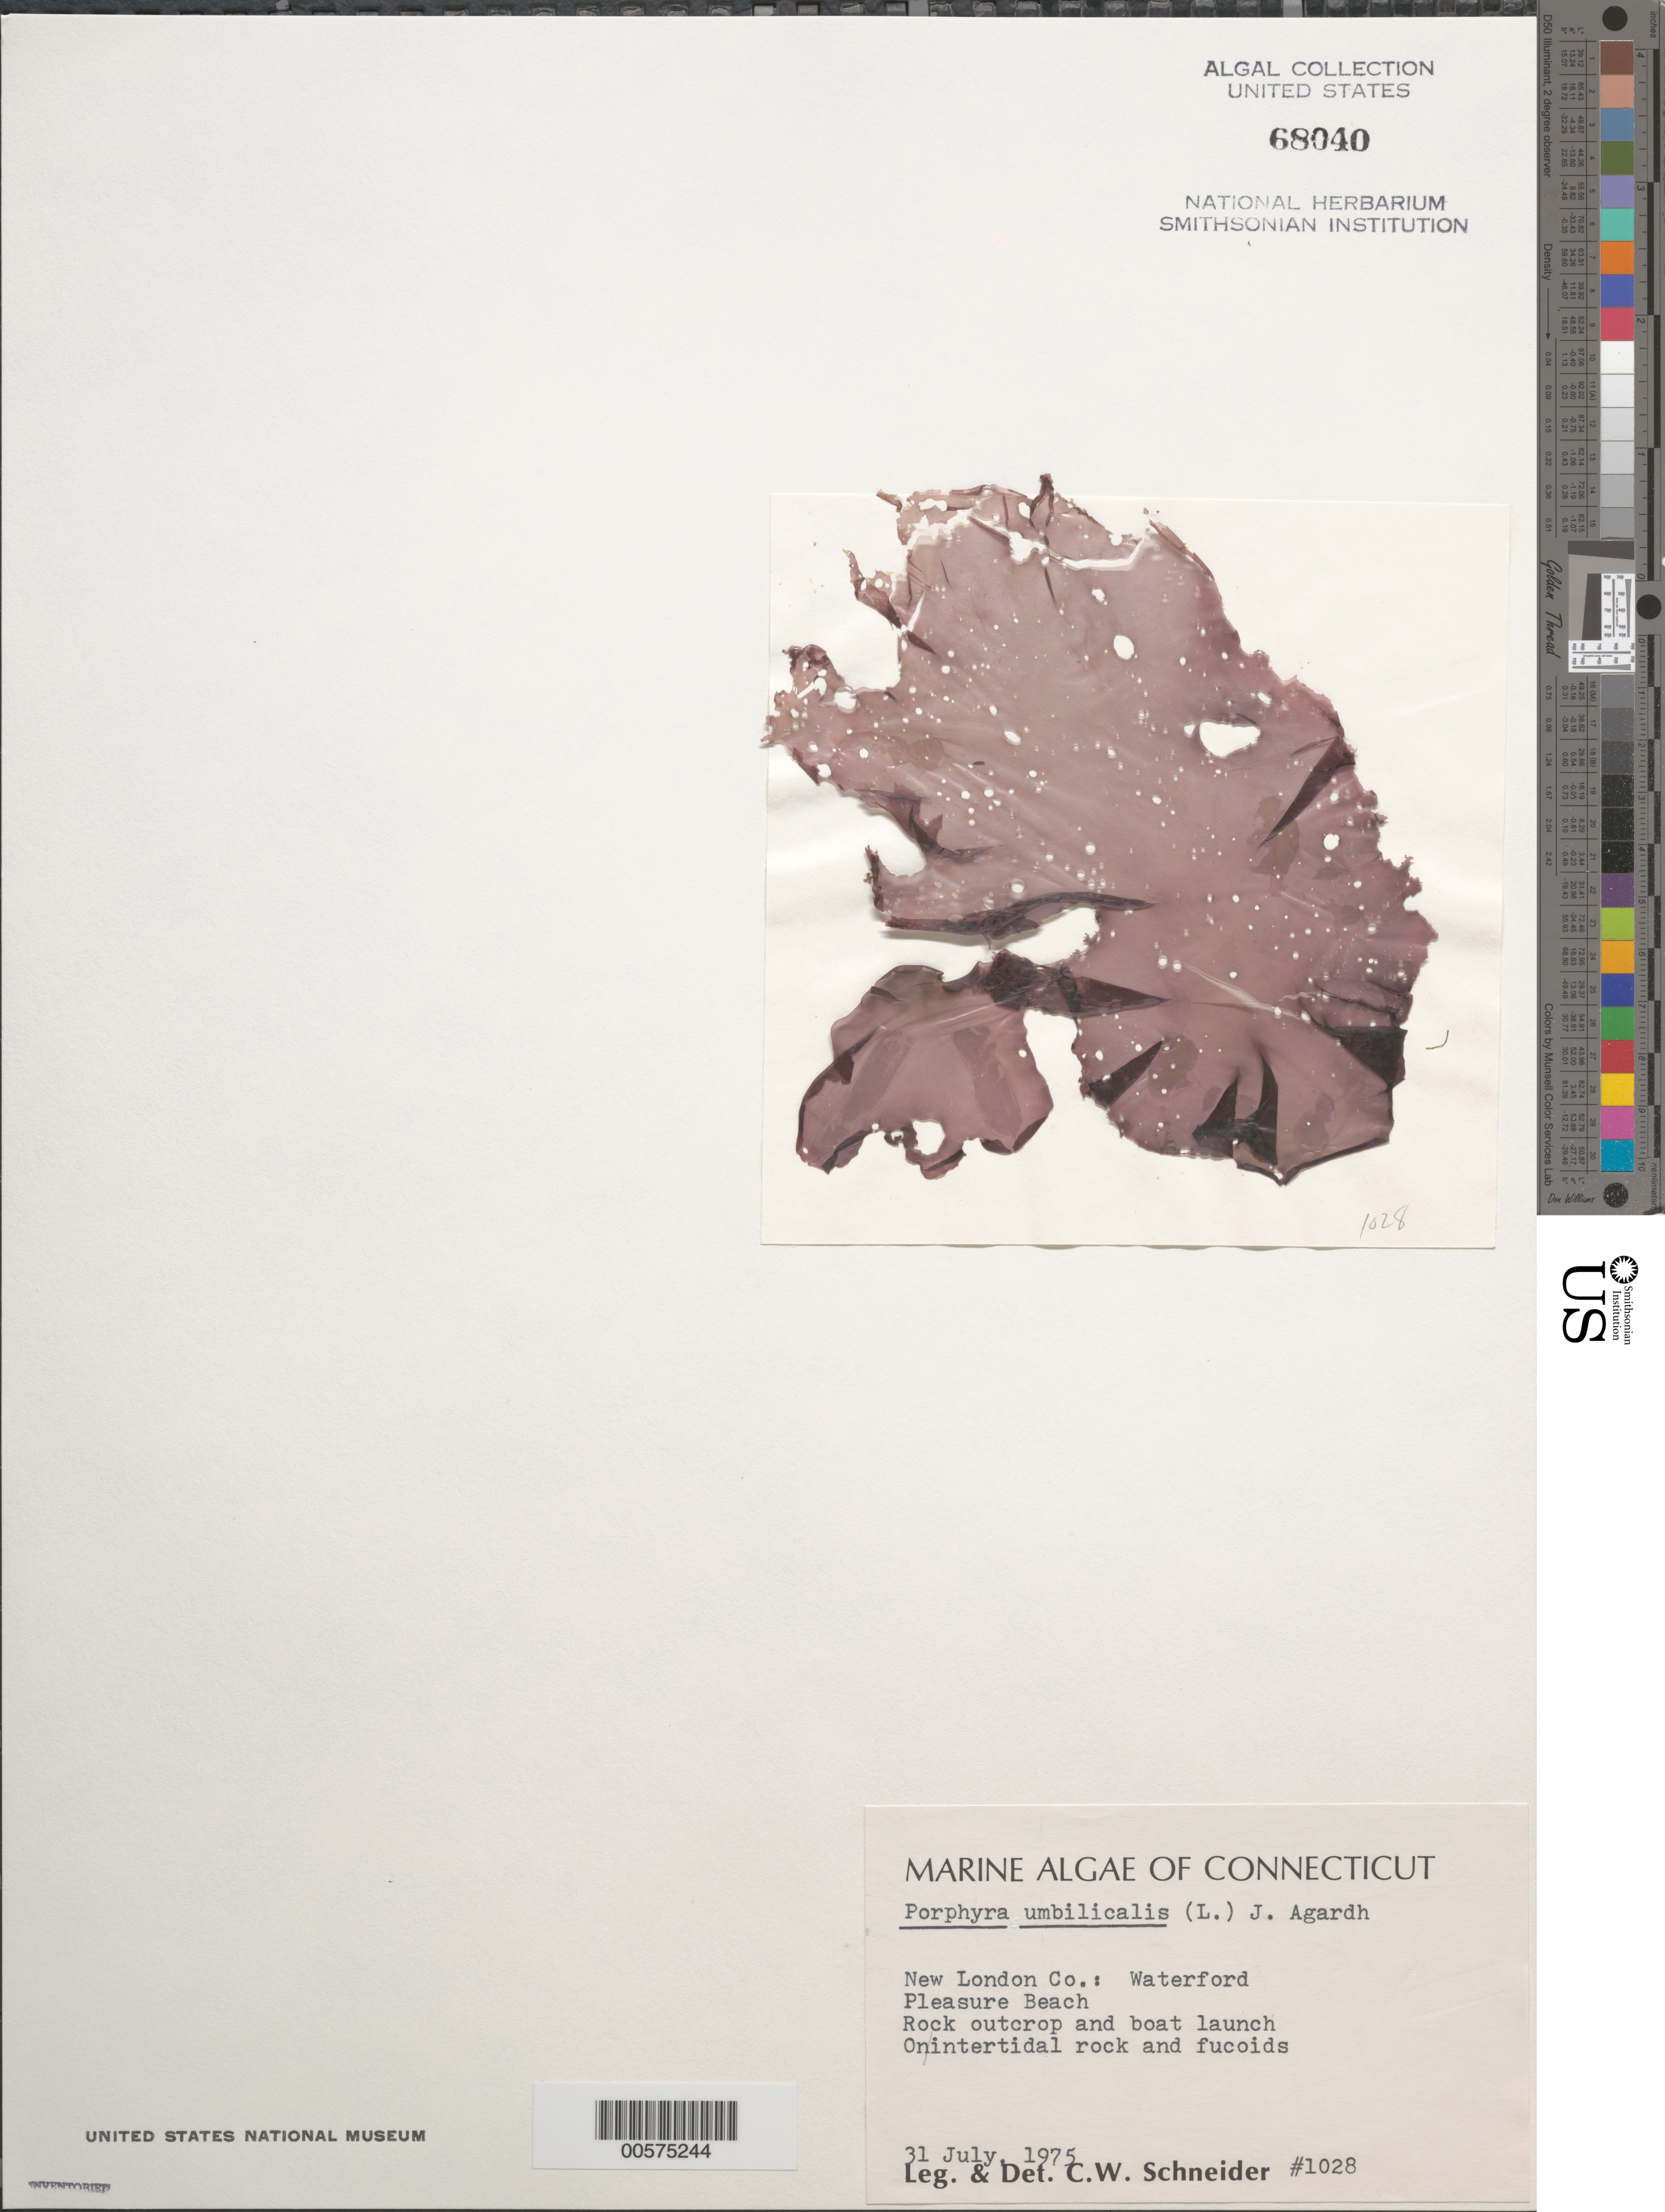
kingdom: Plantae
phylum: Rhodophyta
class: Bangiophyceae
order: Bangiales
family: Bangiaceae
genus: Porphyra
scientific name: Porphyra umbilicalis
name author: Kütz.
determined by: Schneider, C. W.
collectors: C. W. Schneider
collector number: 1028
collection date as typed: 31 Jul 1975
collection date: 1975-07-31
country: United States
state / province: Connecticut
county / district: New London County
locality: Pleasure Beach, Waterford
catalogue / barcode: US 68040